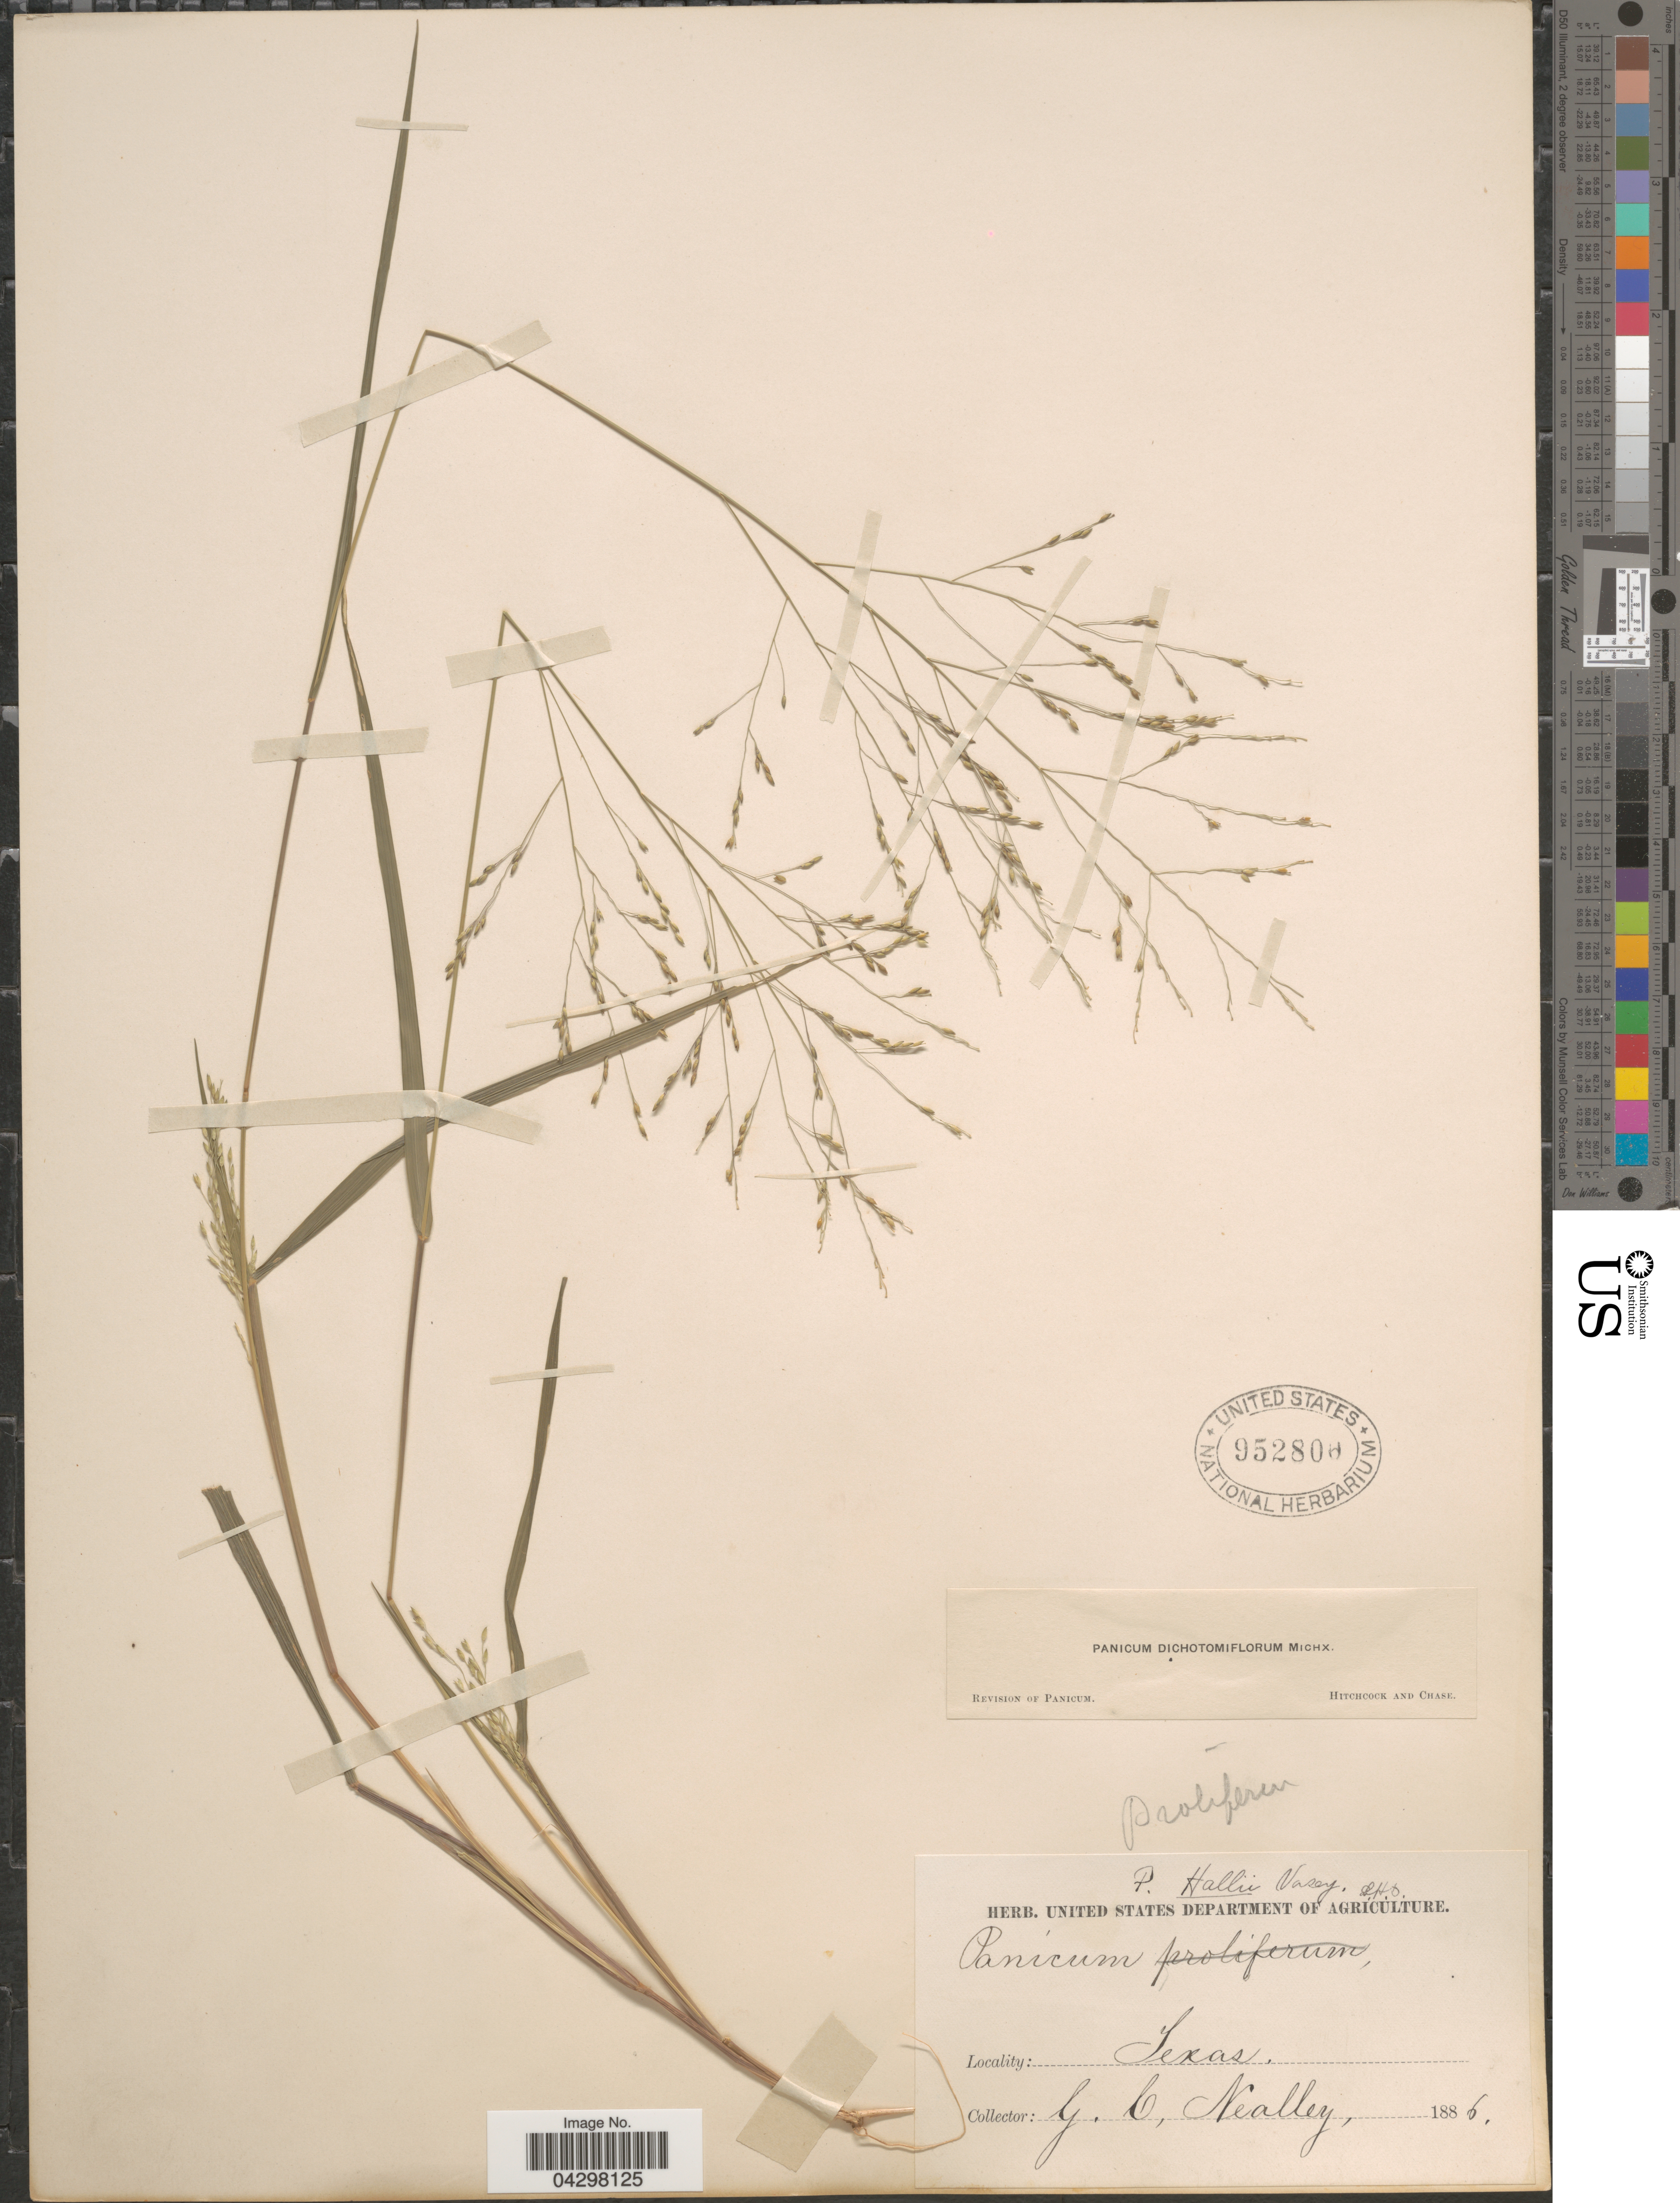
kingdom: Plantae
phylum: Tracheophyta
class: Liliopsida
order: Poales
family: Poaceae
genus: Panicum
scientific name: Panicum dichotomiflorum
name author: Michx.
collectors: G. C. Nealley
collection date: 1886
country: United States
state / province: Texas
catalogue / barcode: US 952800